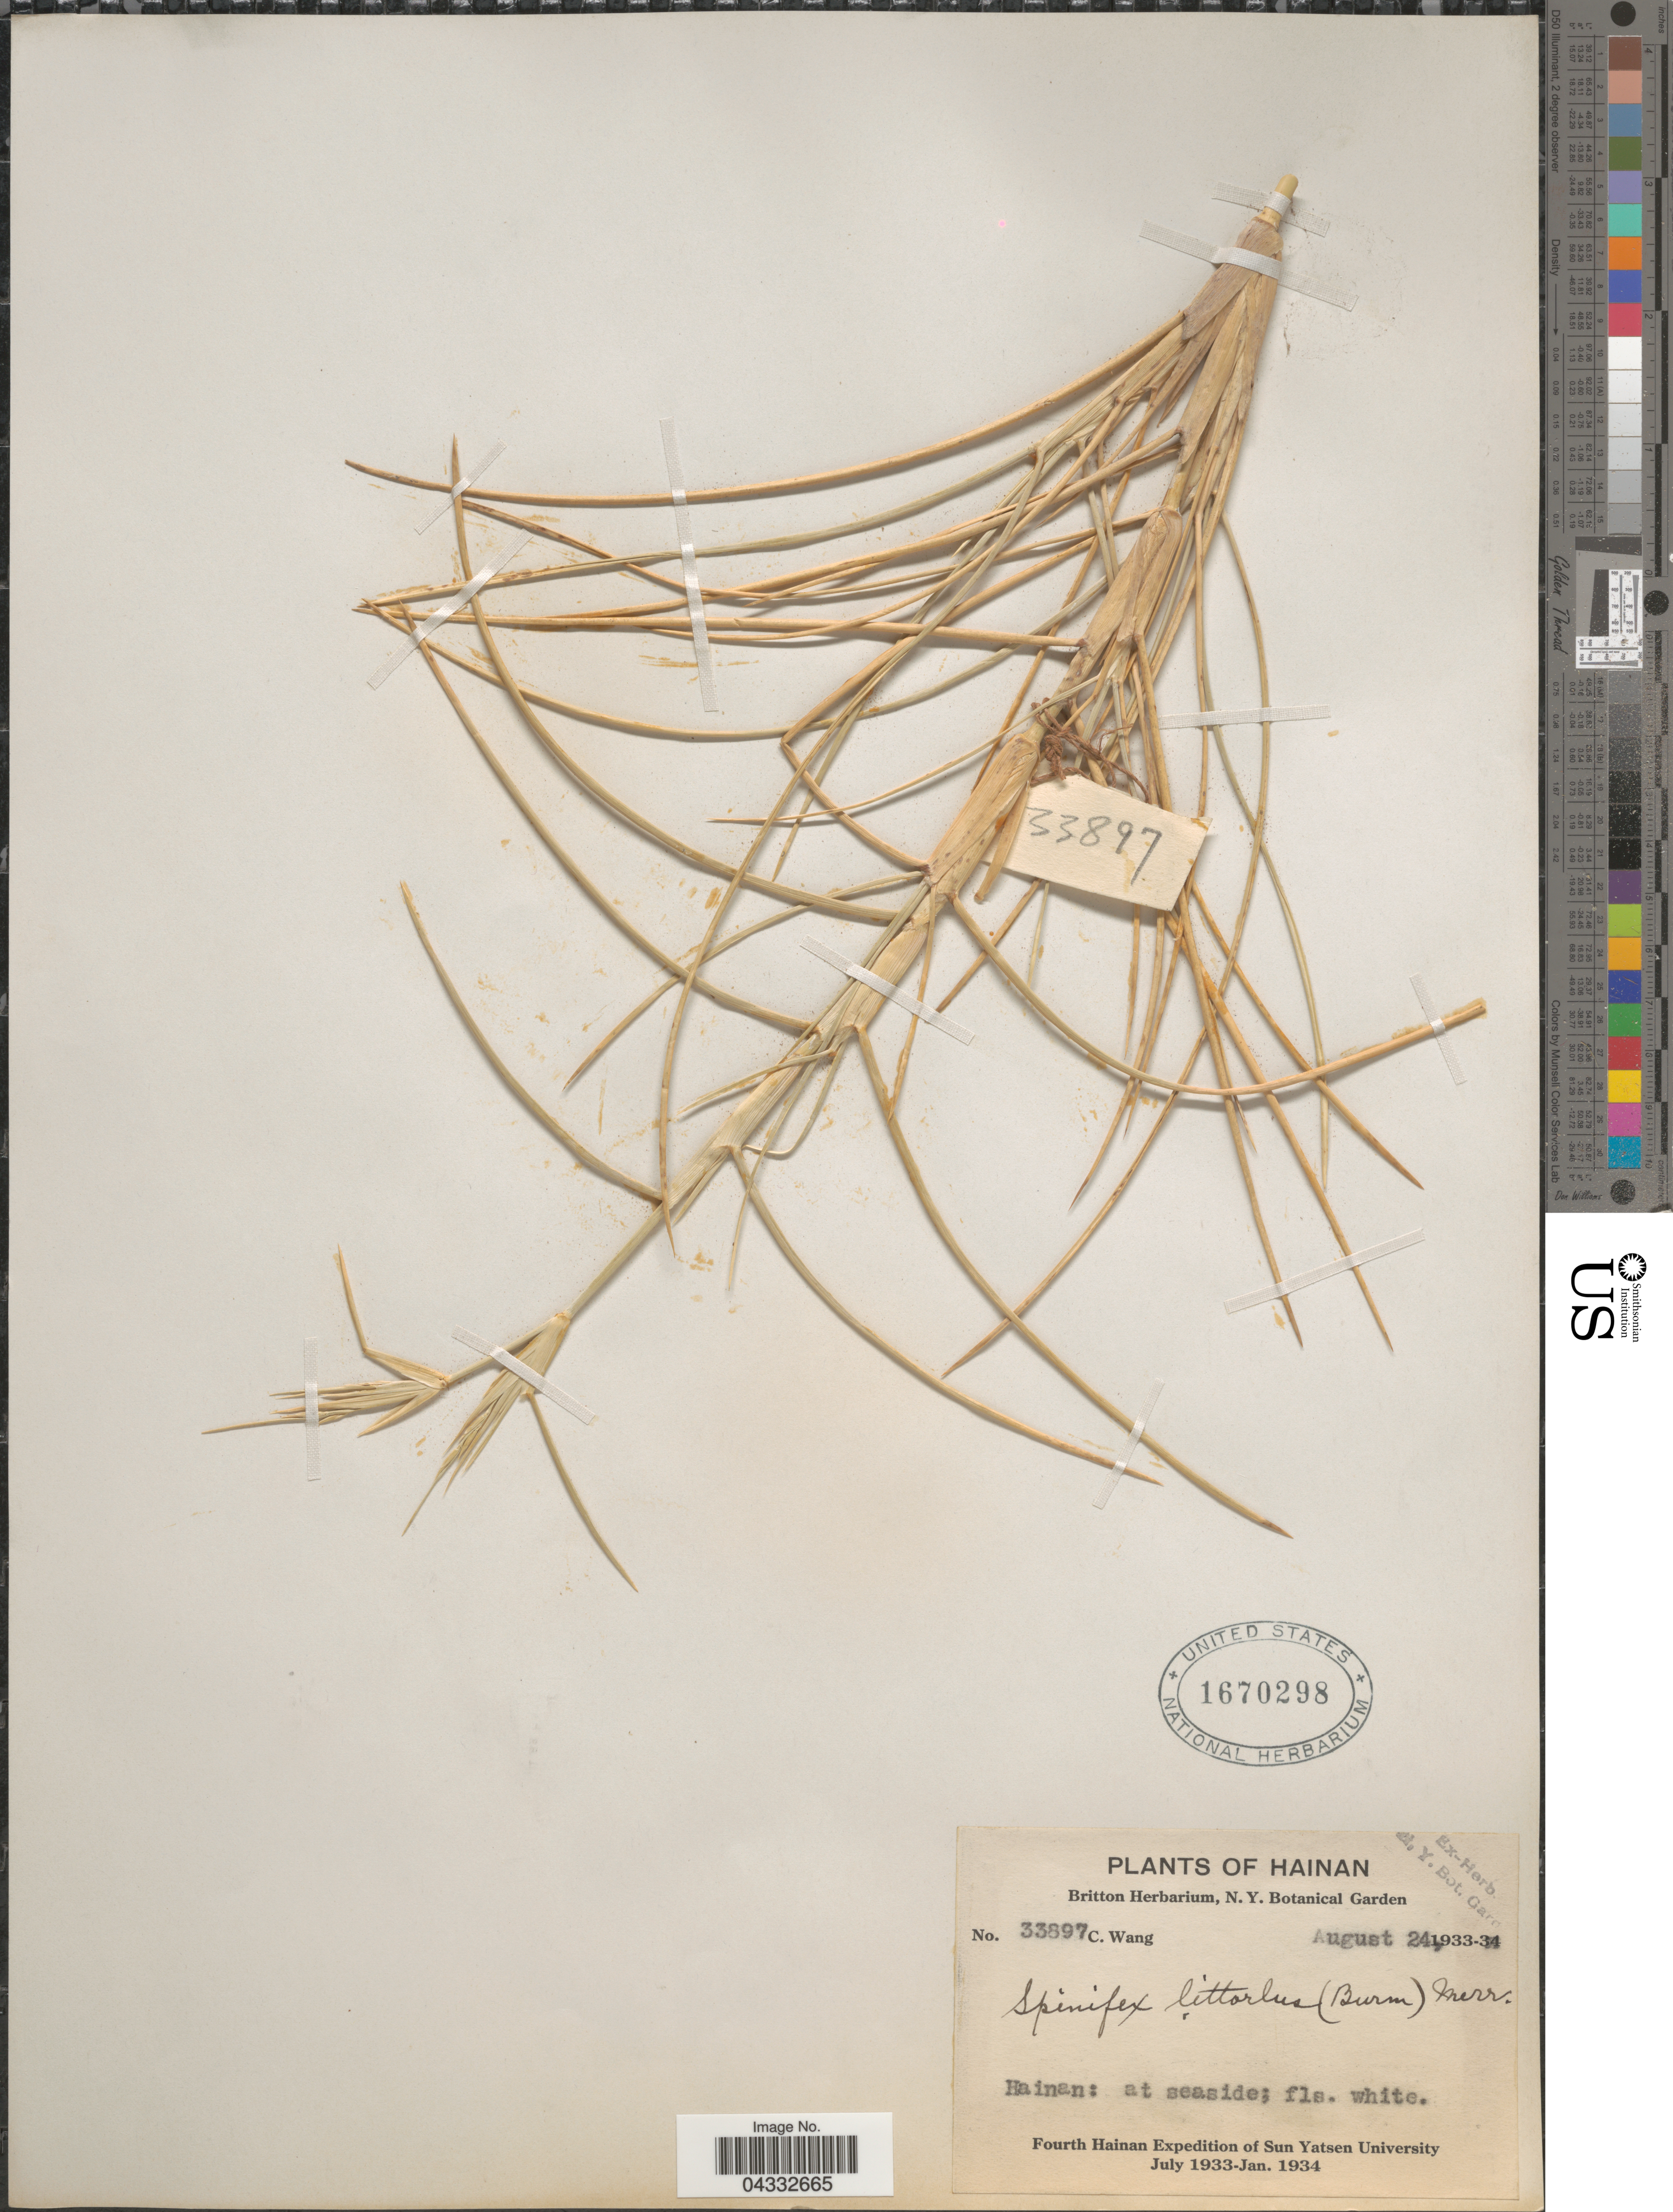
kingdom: Plantae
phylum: Tracheophyta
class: Liliopsida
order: Poales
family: Poaceae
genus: Spinifex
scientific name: Spinifex littoreus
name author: (Burm. f.) Merr.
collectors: C. Wang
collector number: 33897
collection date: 1933-08-24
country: China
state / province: Hainan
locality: At seaside. Fourth Hainan Expedition of Sun Yatsen University July 1933-Jan. 1934.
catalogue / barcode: US 1670298